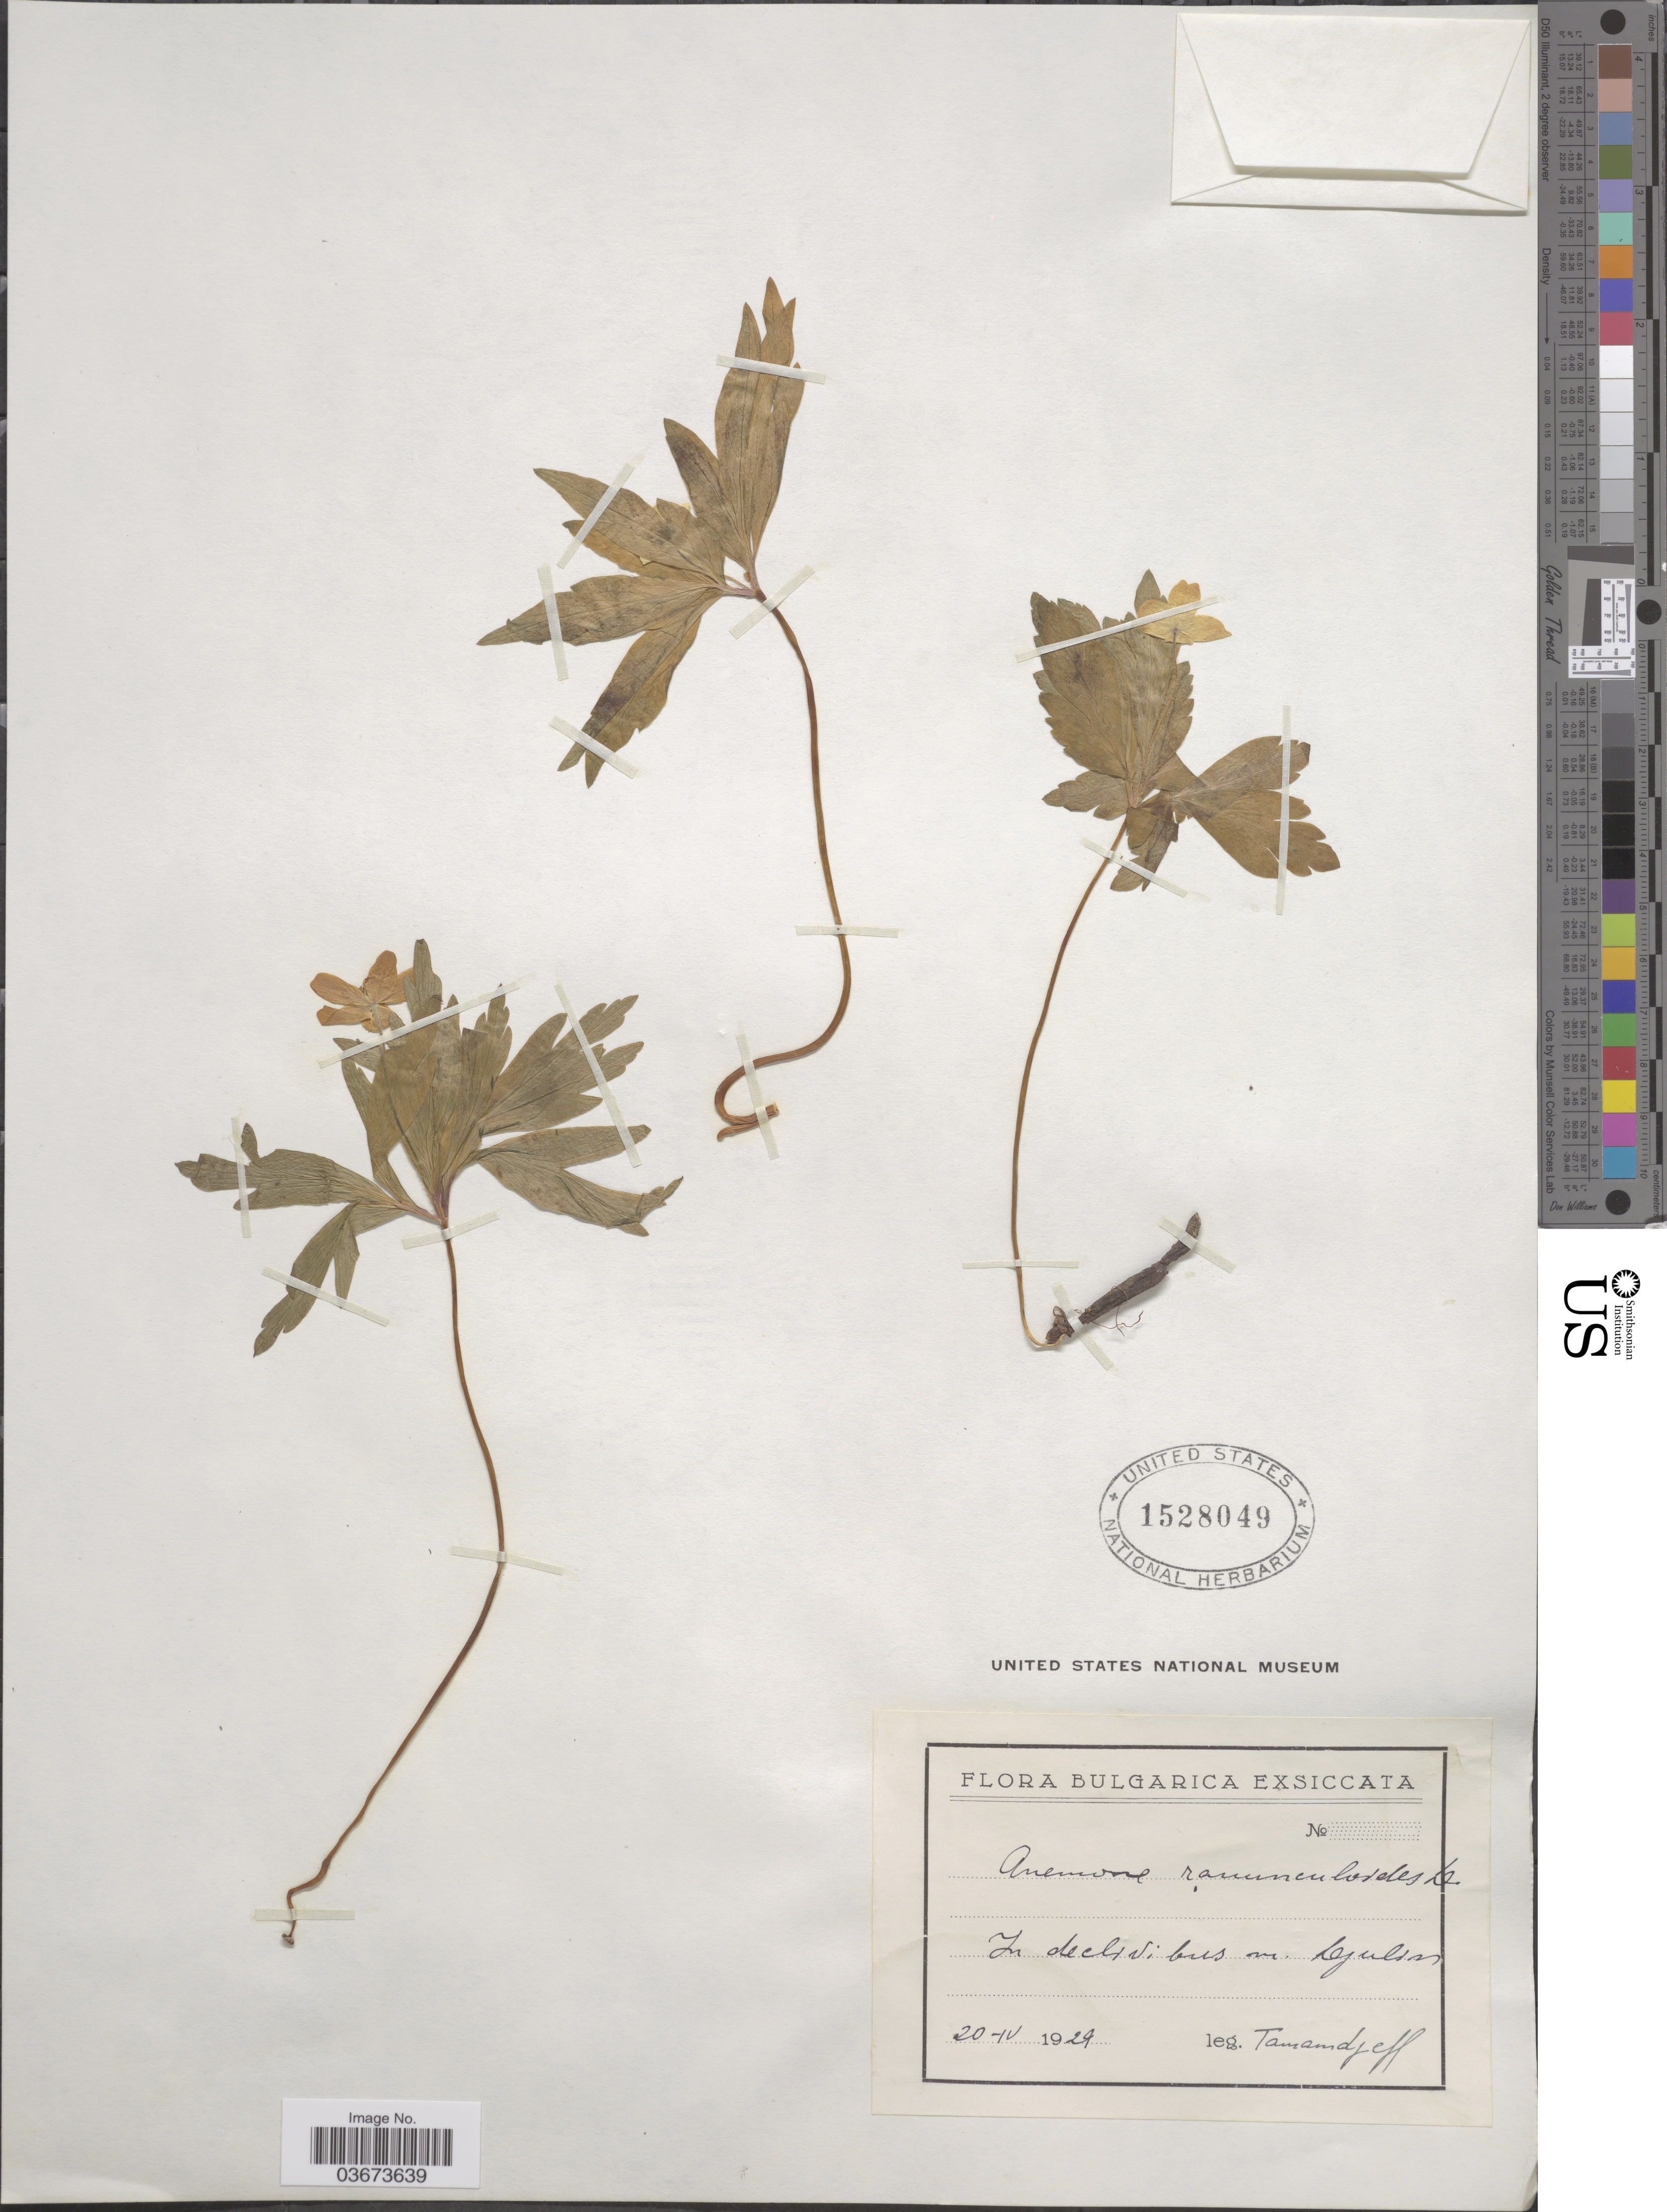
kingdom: Plantae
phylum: Tracheophyta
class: Magnoliopsida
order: Ranunculales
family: Ranunculaceae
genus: Anemone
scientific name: Anemone ranunculoides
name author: L.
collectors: -. Tamamdjeff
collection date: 1929-04-20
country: Bulgaria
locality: In declivibus [interpreted] m [interpreted]. Cjulsn [interpreted].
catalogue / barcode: US 1528049